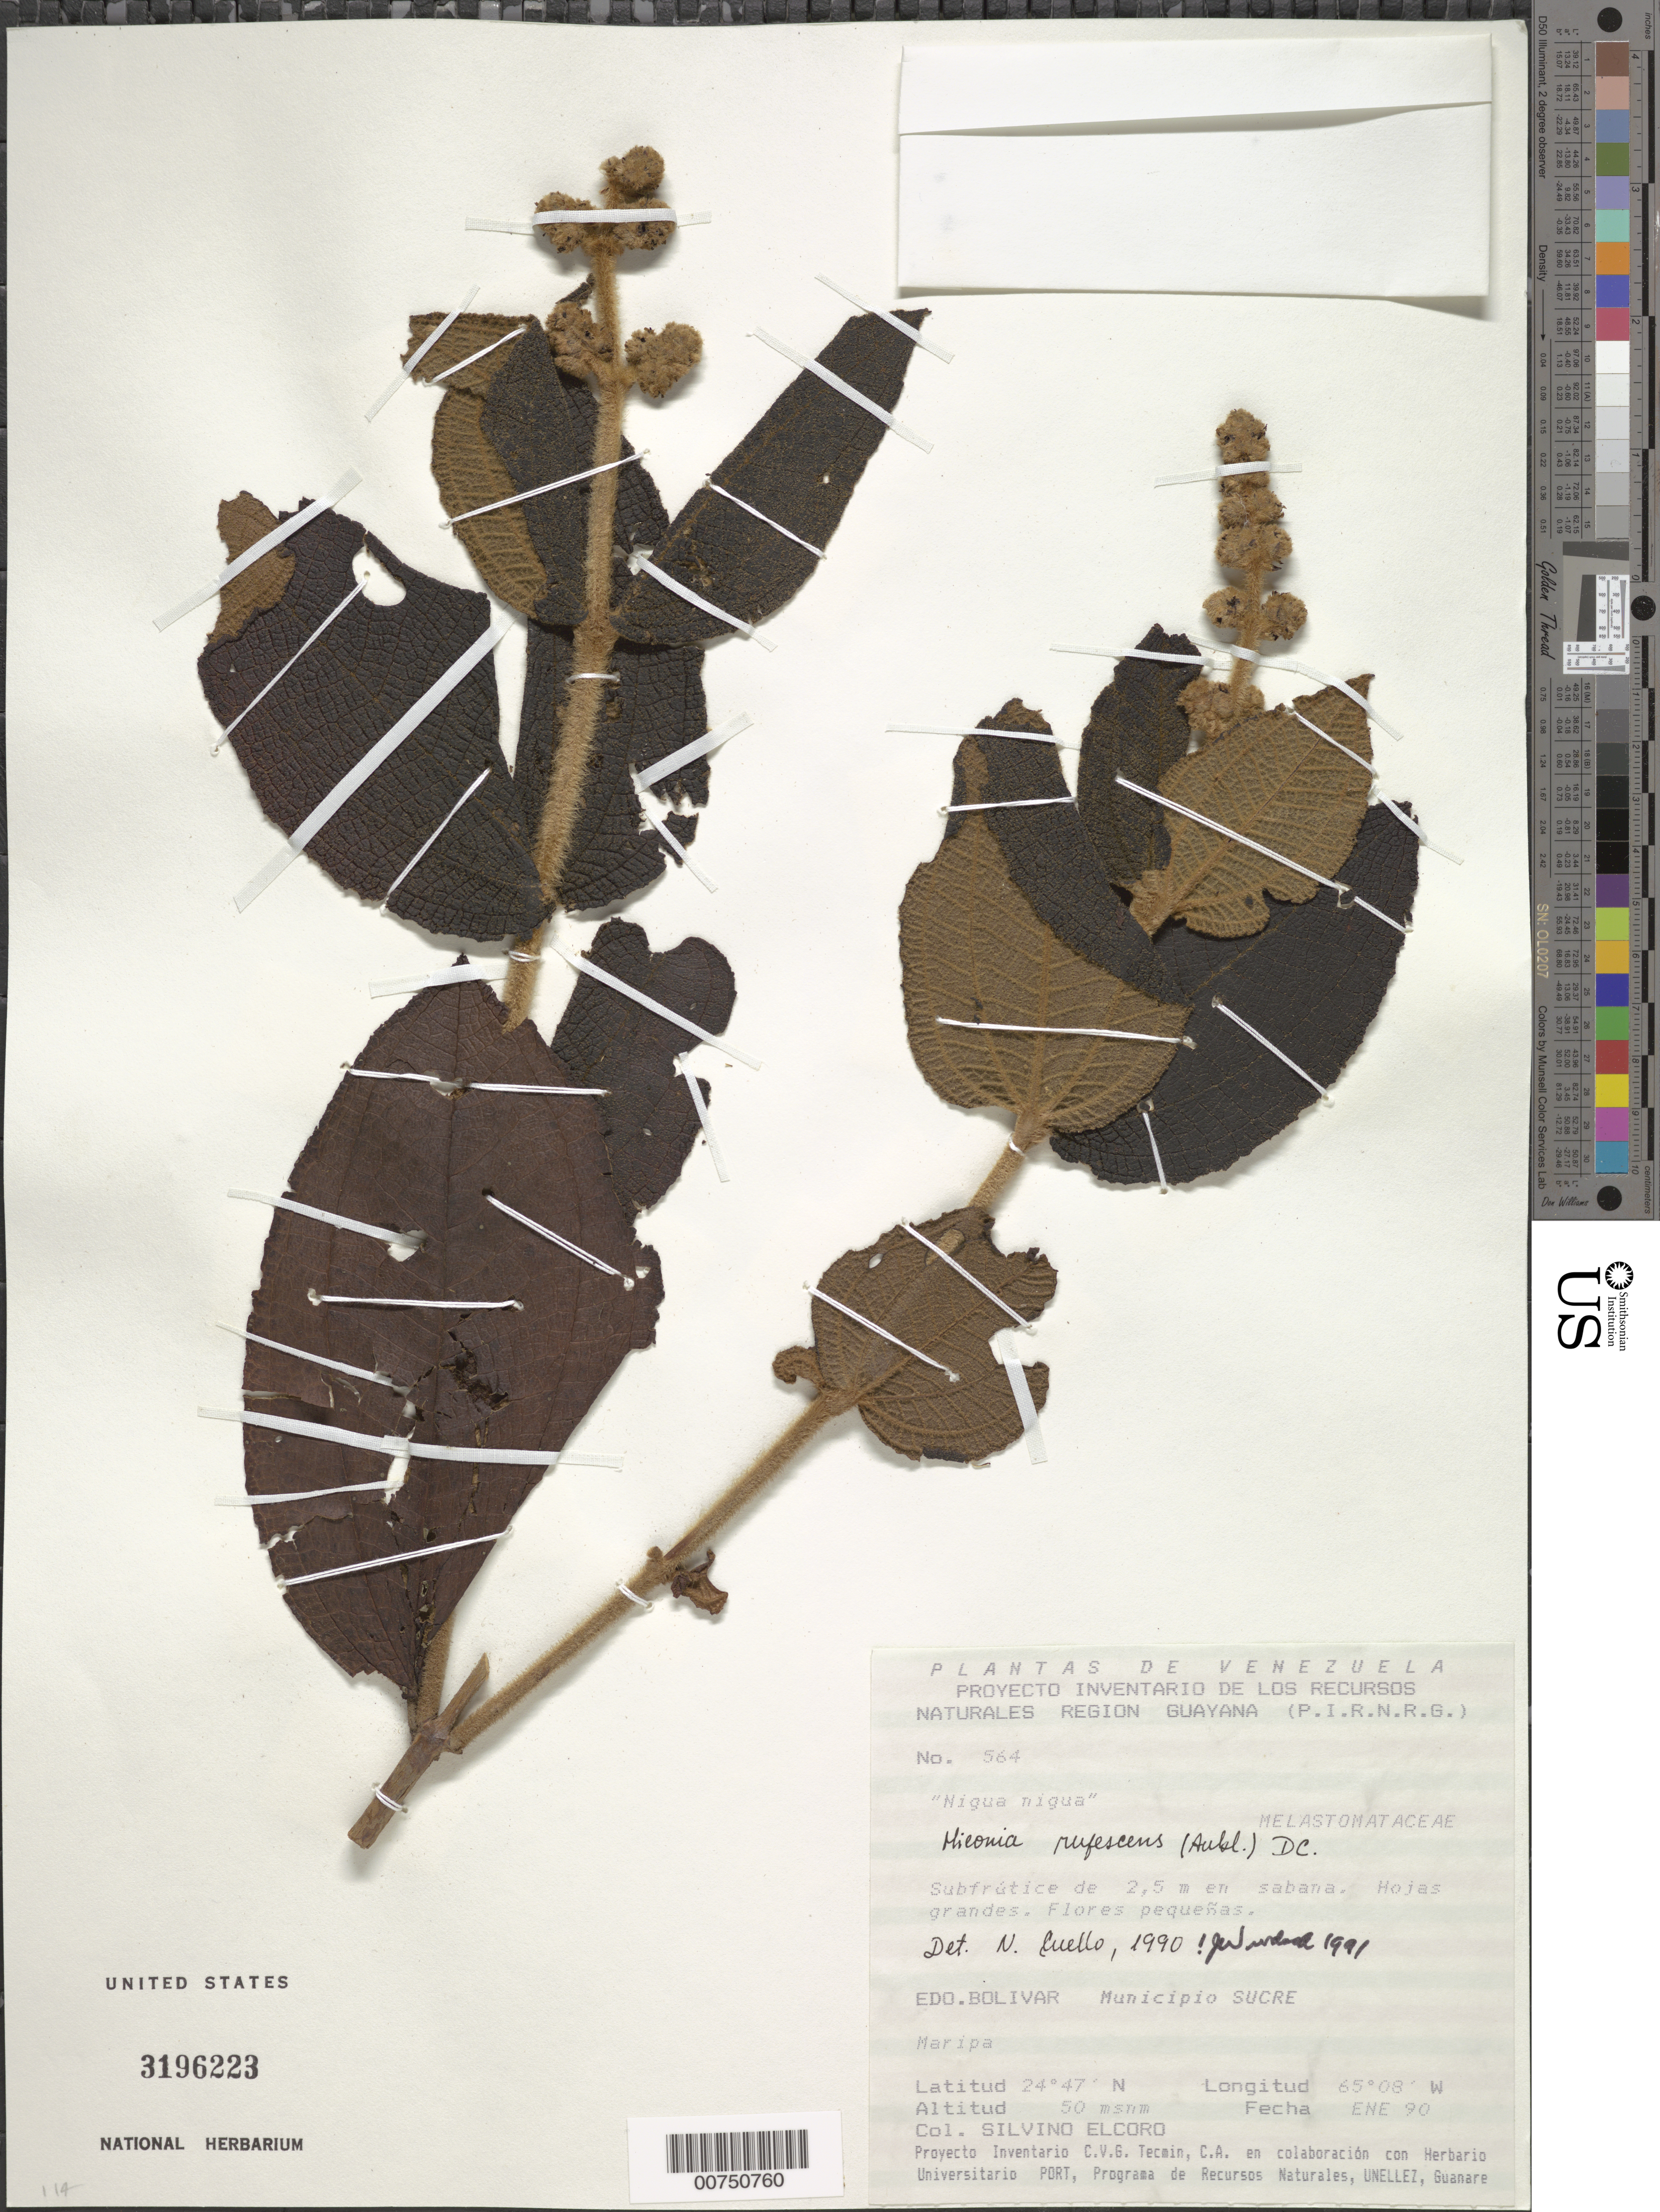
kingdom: Plantae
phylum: Tracheophyta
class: Magnoliopsida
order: Myrtales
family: Melastomataceae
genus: Miconia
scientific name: Miconia rufescens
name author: (Aubl.) DC.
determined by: Wurdack, John J., (US), US (UNITED STATES)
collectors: S. Elcoro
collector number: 564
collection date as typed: Feb-90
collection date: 1990-02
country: Venezuela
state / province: Bolívar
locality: Mun. Sucre, Maripa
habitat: Savanna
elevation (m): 50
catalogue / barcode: US 3196223